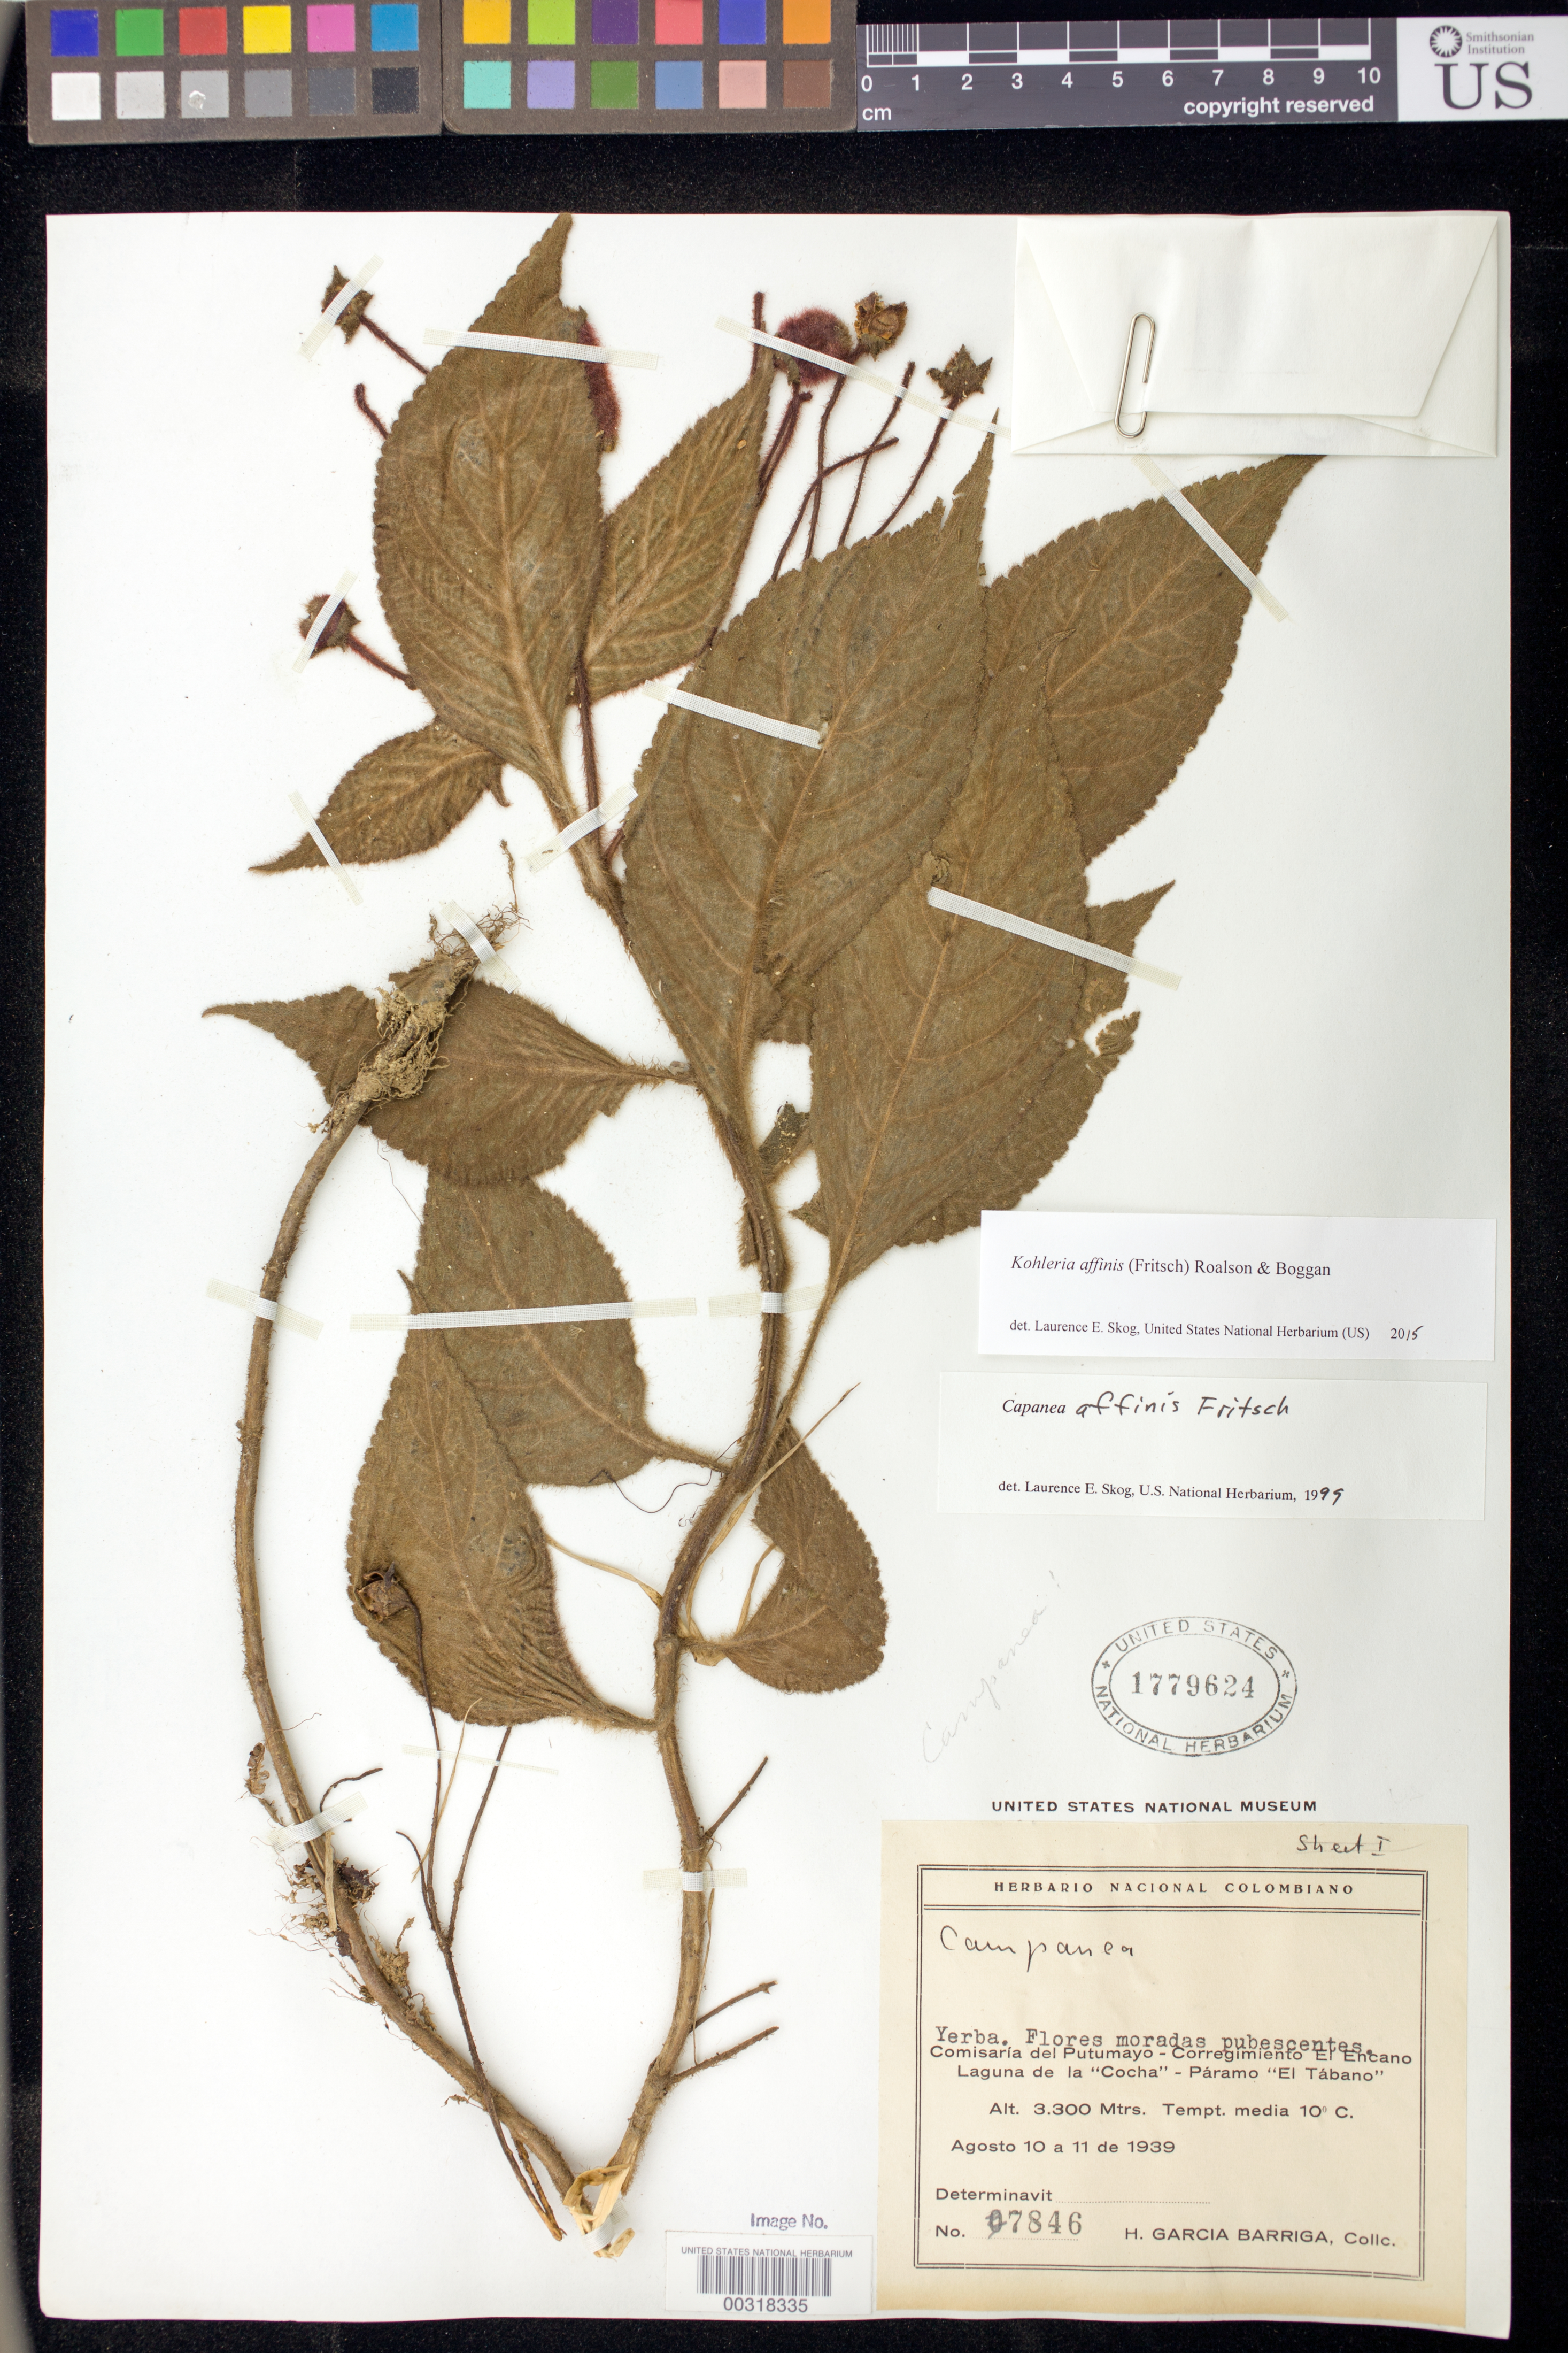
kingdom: Plantae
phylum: Tracheophyta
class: Magnoliopsida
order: Lamiales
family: Gesneriaceae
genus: Kohleria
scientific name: Kohleria affinis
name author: (Fritsch) Roalson & Boggan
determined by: Skog, Laurence E.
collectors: H. García Barriga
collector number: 7846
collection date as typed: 10-11 Aug 1939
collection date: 1939-08-10/1939-08-11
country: Colombia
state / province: Putumayo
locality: Corregimiento El Encano, Laguna de la "Cocha", Páramo "El Tábano"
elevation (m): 3300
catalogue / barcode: US 1779624